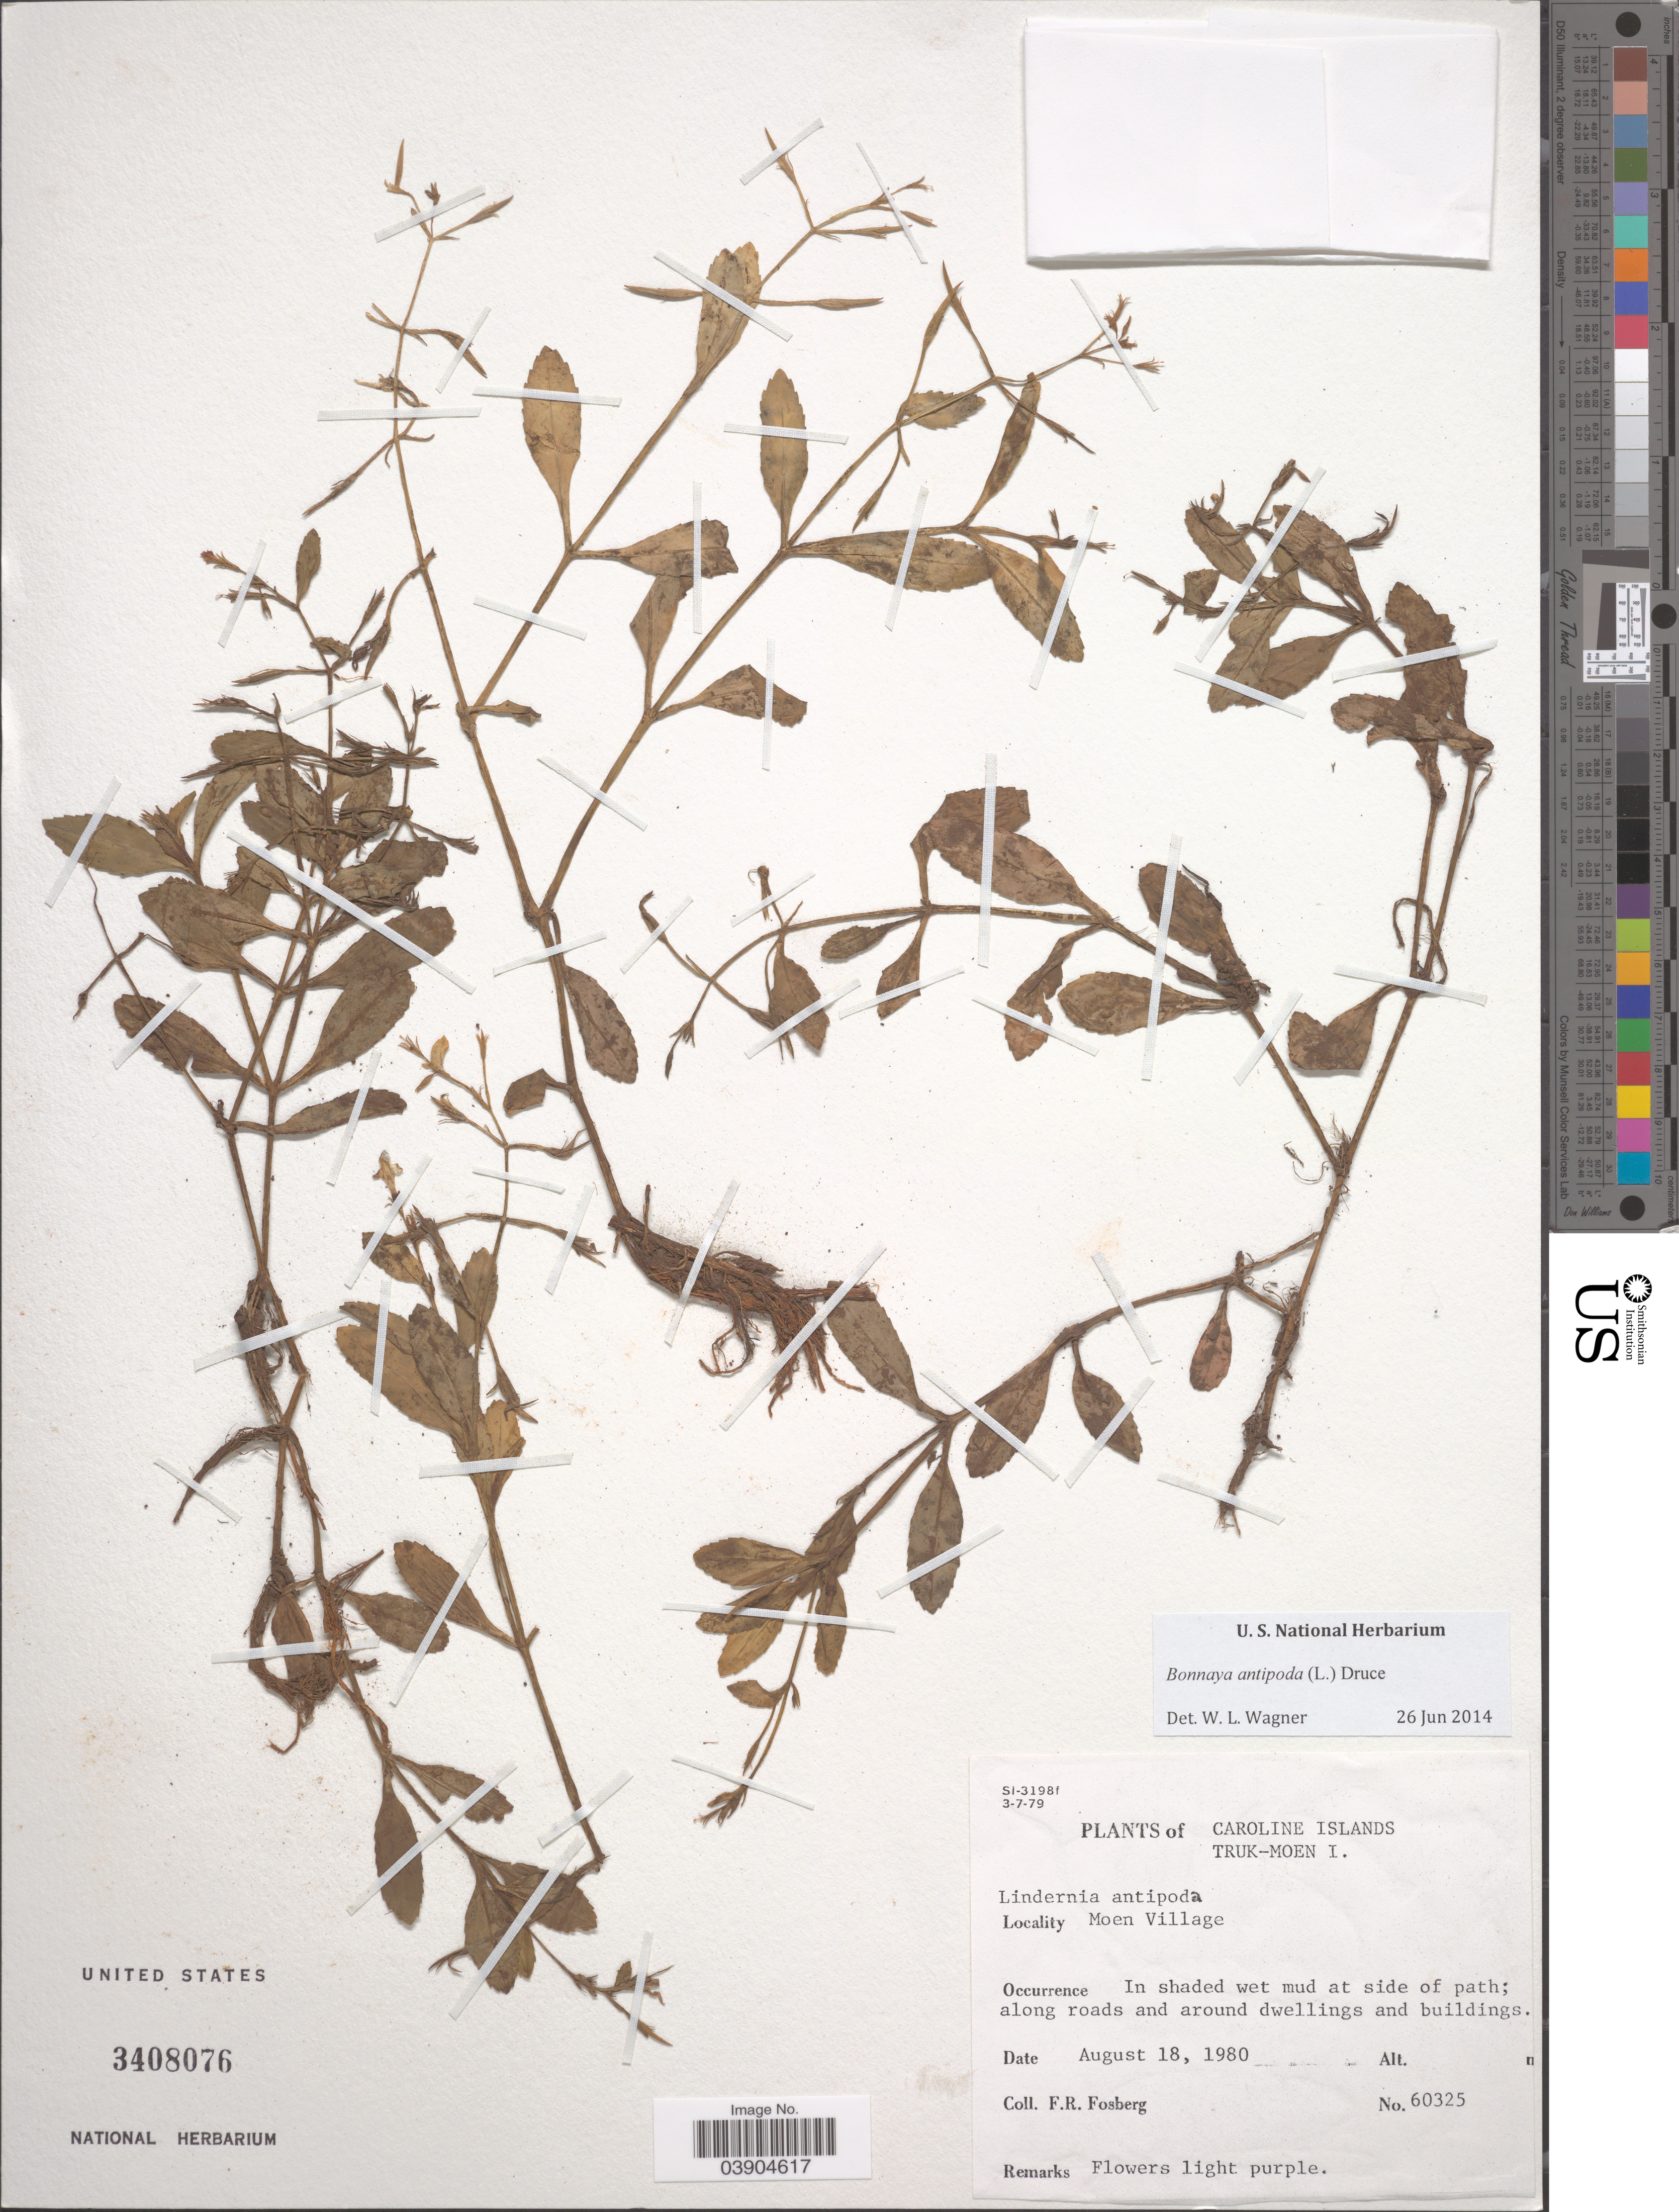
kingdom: Plantae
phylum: Tracheophyta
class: Magnoliopsida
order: Lamiales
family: Linderniaceae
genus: Lindernia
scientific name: Lindernia antipoda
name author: (L.) Alston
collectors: F. R. Fosberg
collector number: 60325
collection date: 1980-08-18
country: Micronesia, Federated States of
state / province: Truk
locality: Caroline Islands. Truk-Moen I. Moen Village.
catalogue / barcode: US 3408076